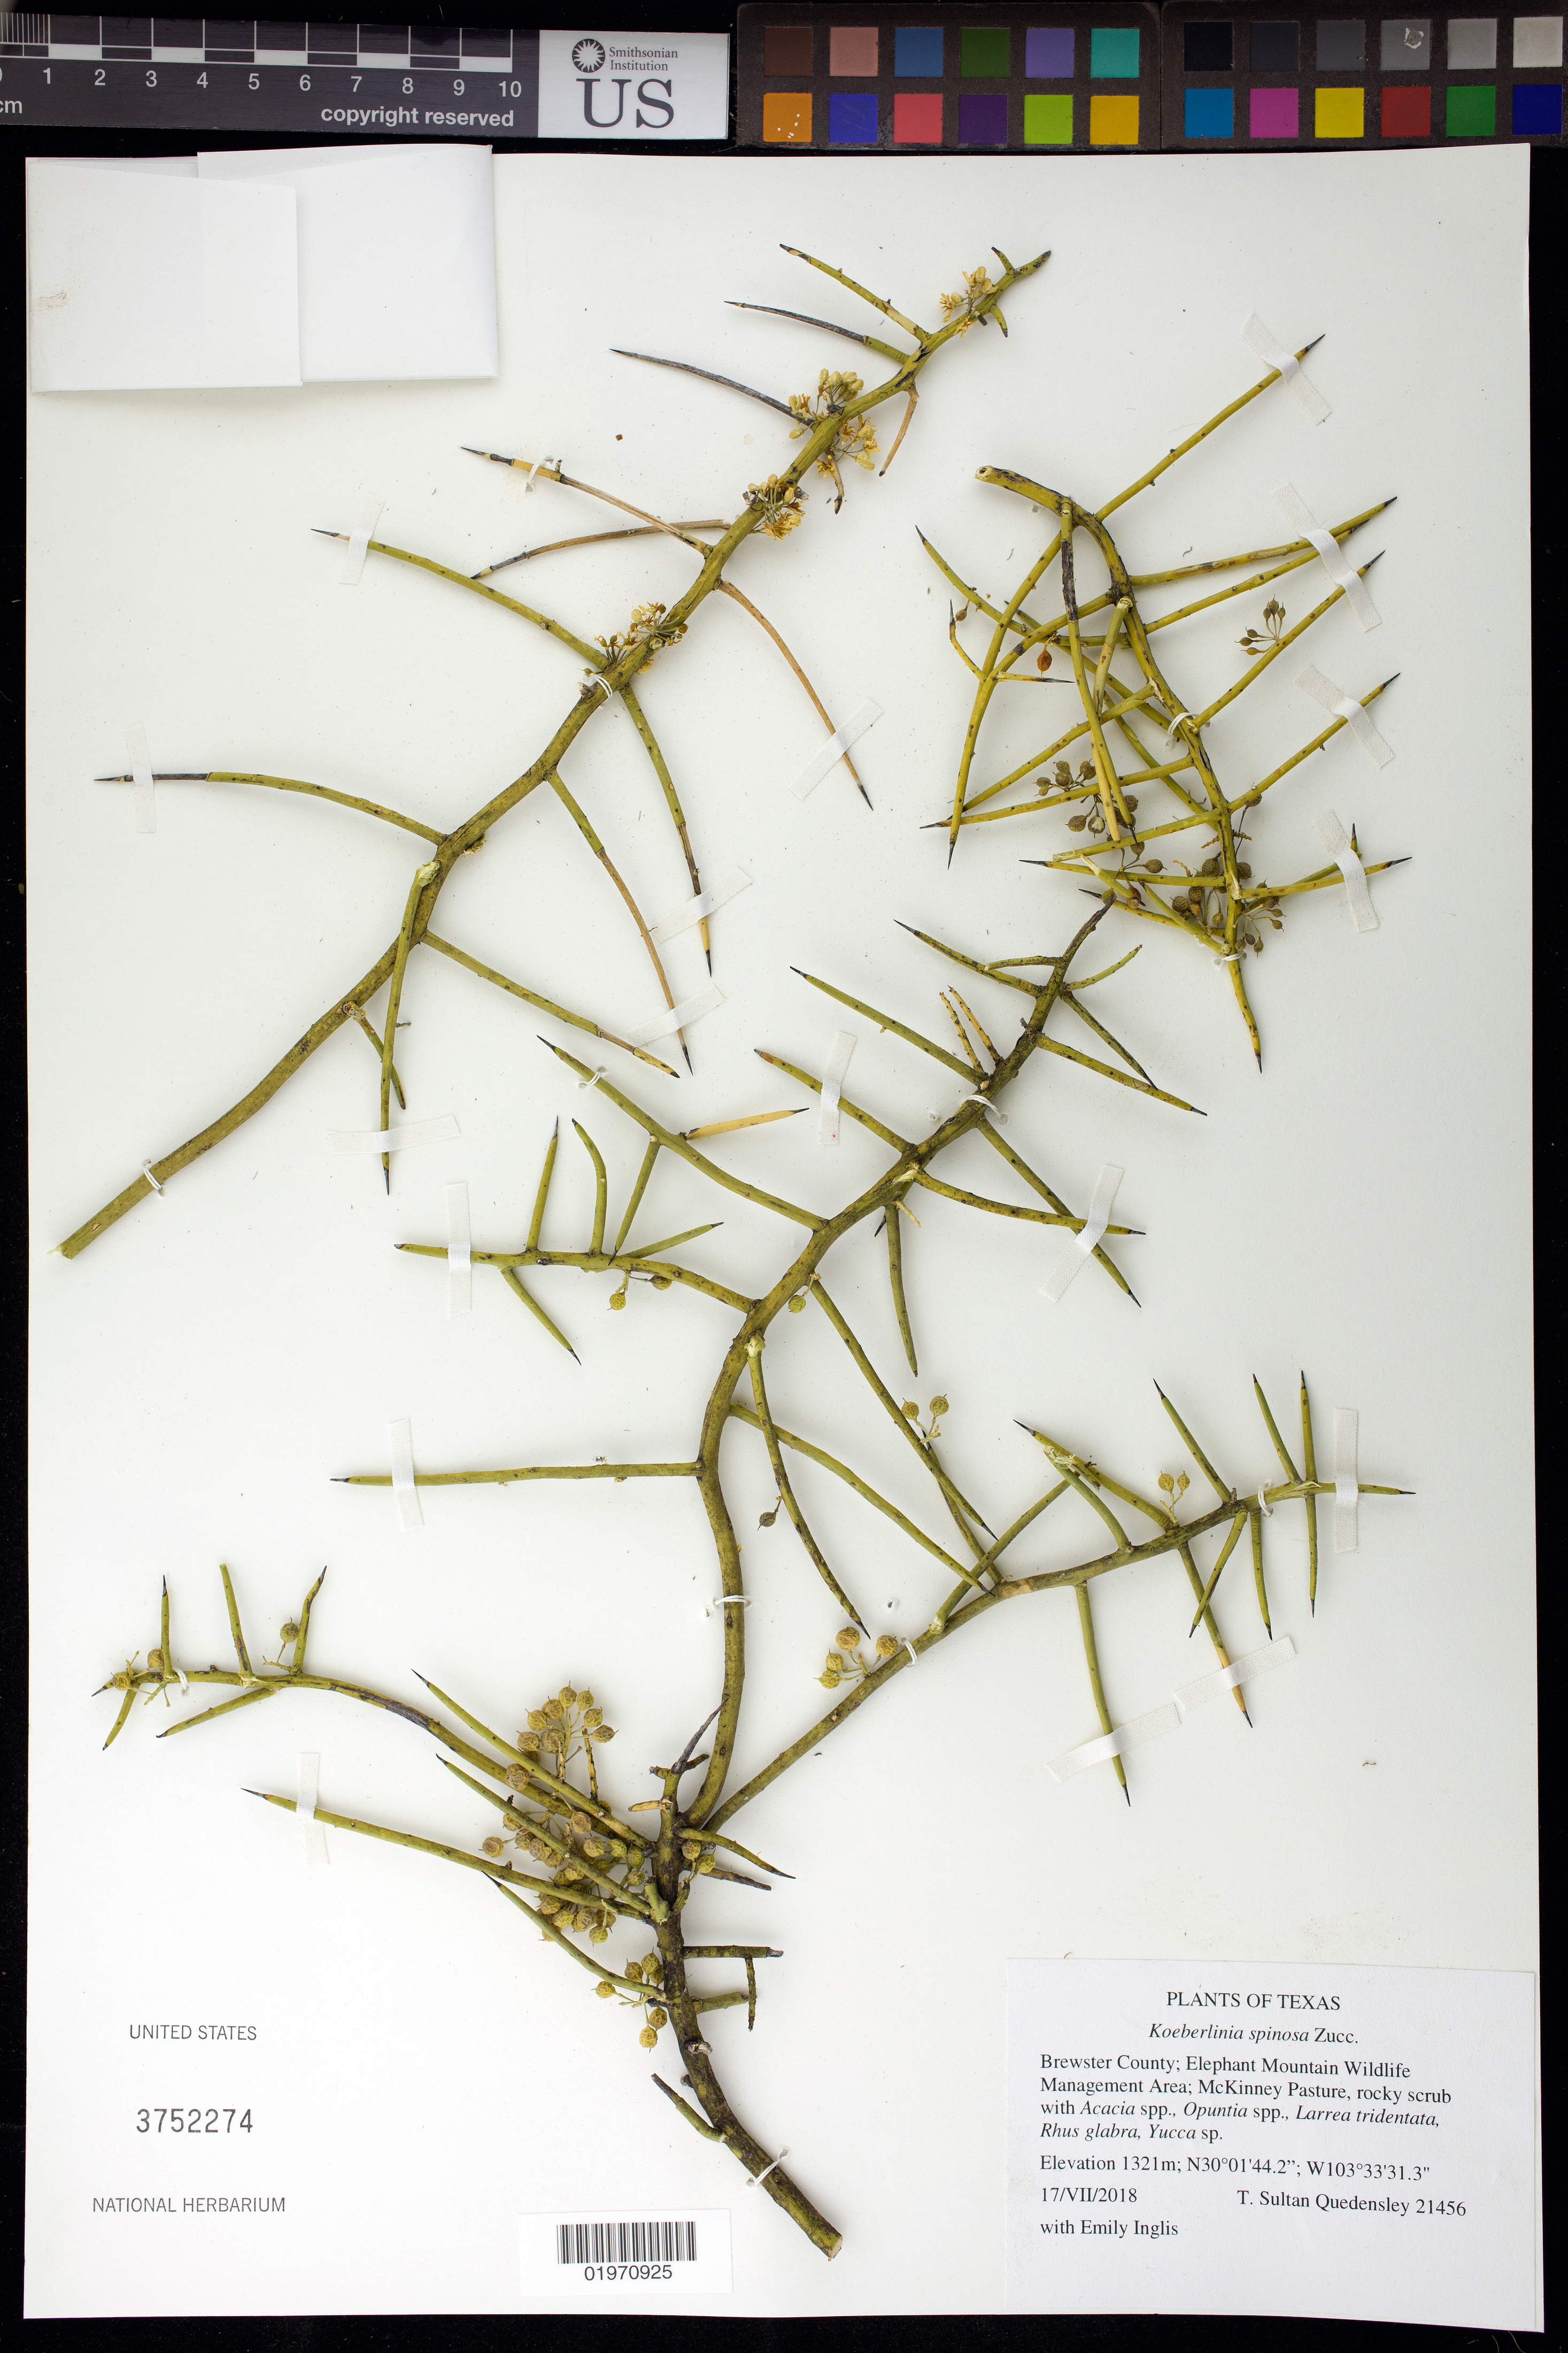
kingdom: Plantae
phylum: Tracheophyta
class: Magnoliopsida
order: Brassicales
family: Koeberliniaceae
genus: Koeberlinia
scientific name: Koeberlinia spinosa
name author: Zucc.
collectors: T. S. Quedensley & E. Inglis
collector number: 21456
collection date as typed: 17 Jul 2018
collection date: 2018-07-17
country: United States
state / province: Texas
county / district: Brewster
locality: Elephant Mountain Wildlife Management Area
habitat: Acacia spp., Opuntia spp., Larrea tridentata, Rhus glabra, Yucca sp.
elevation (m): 1321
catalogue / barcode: US 3752274